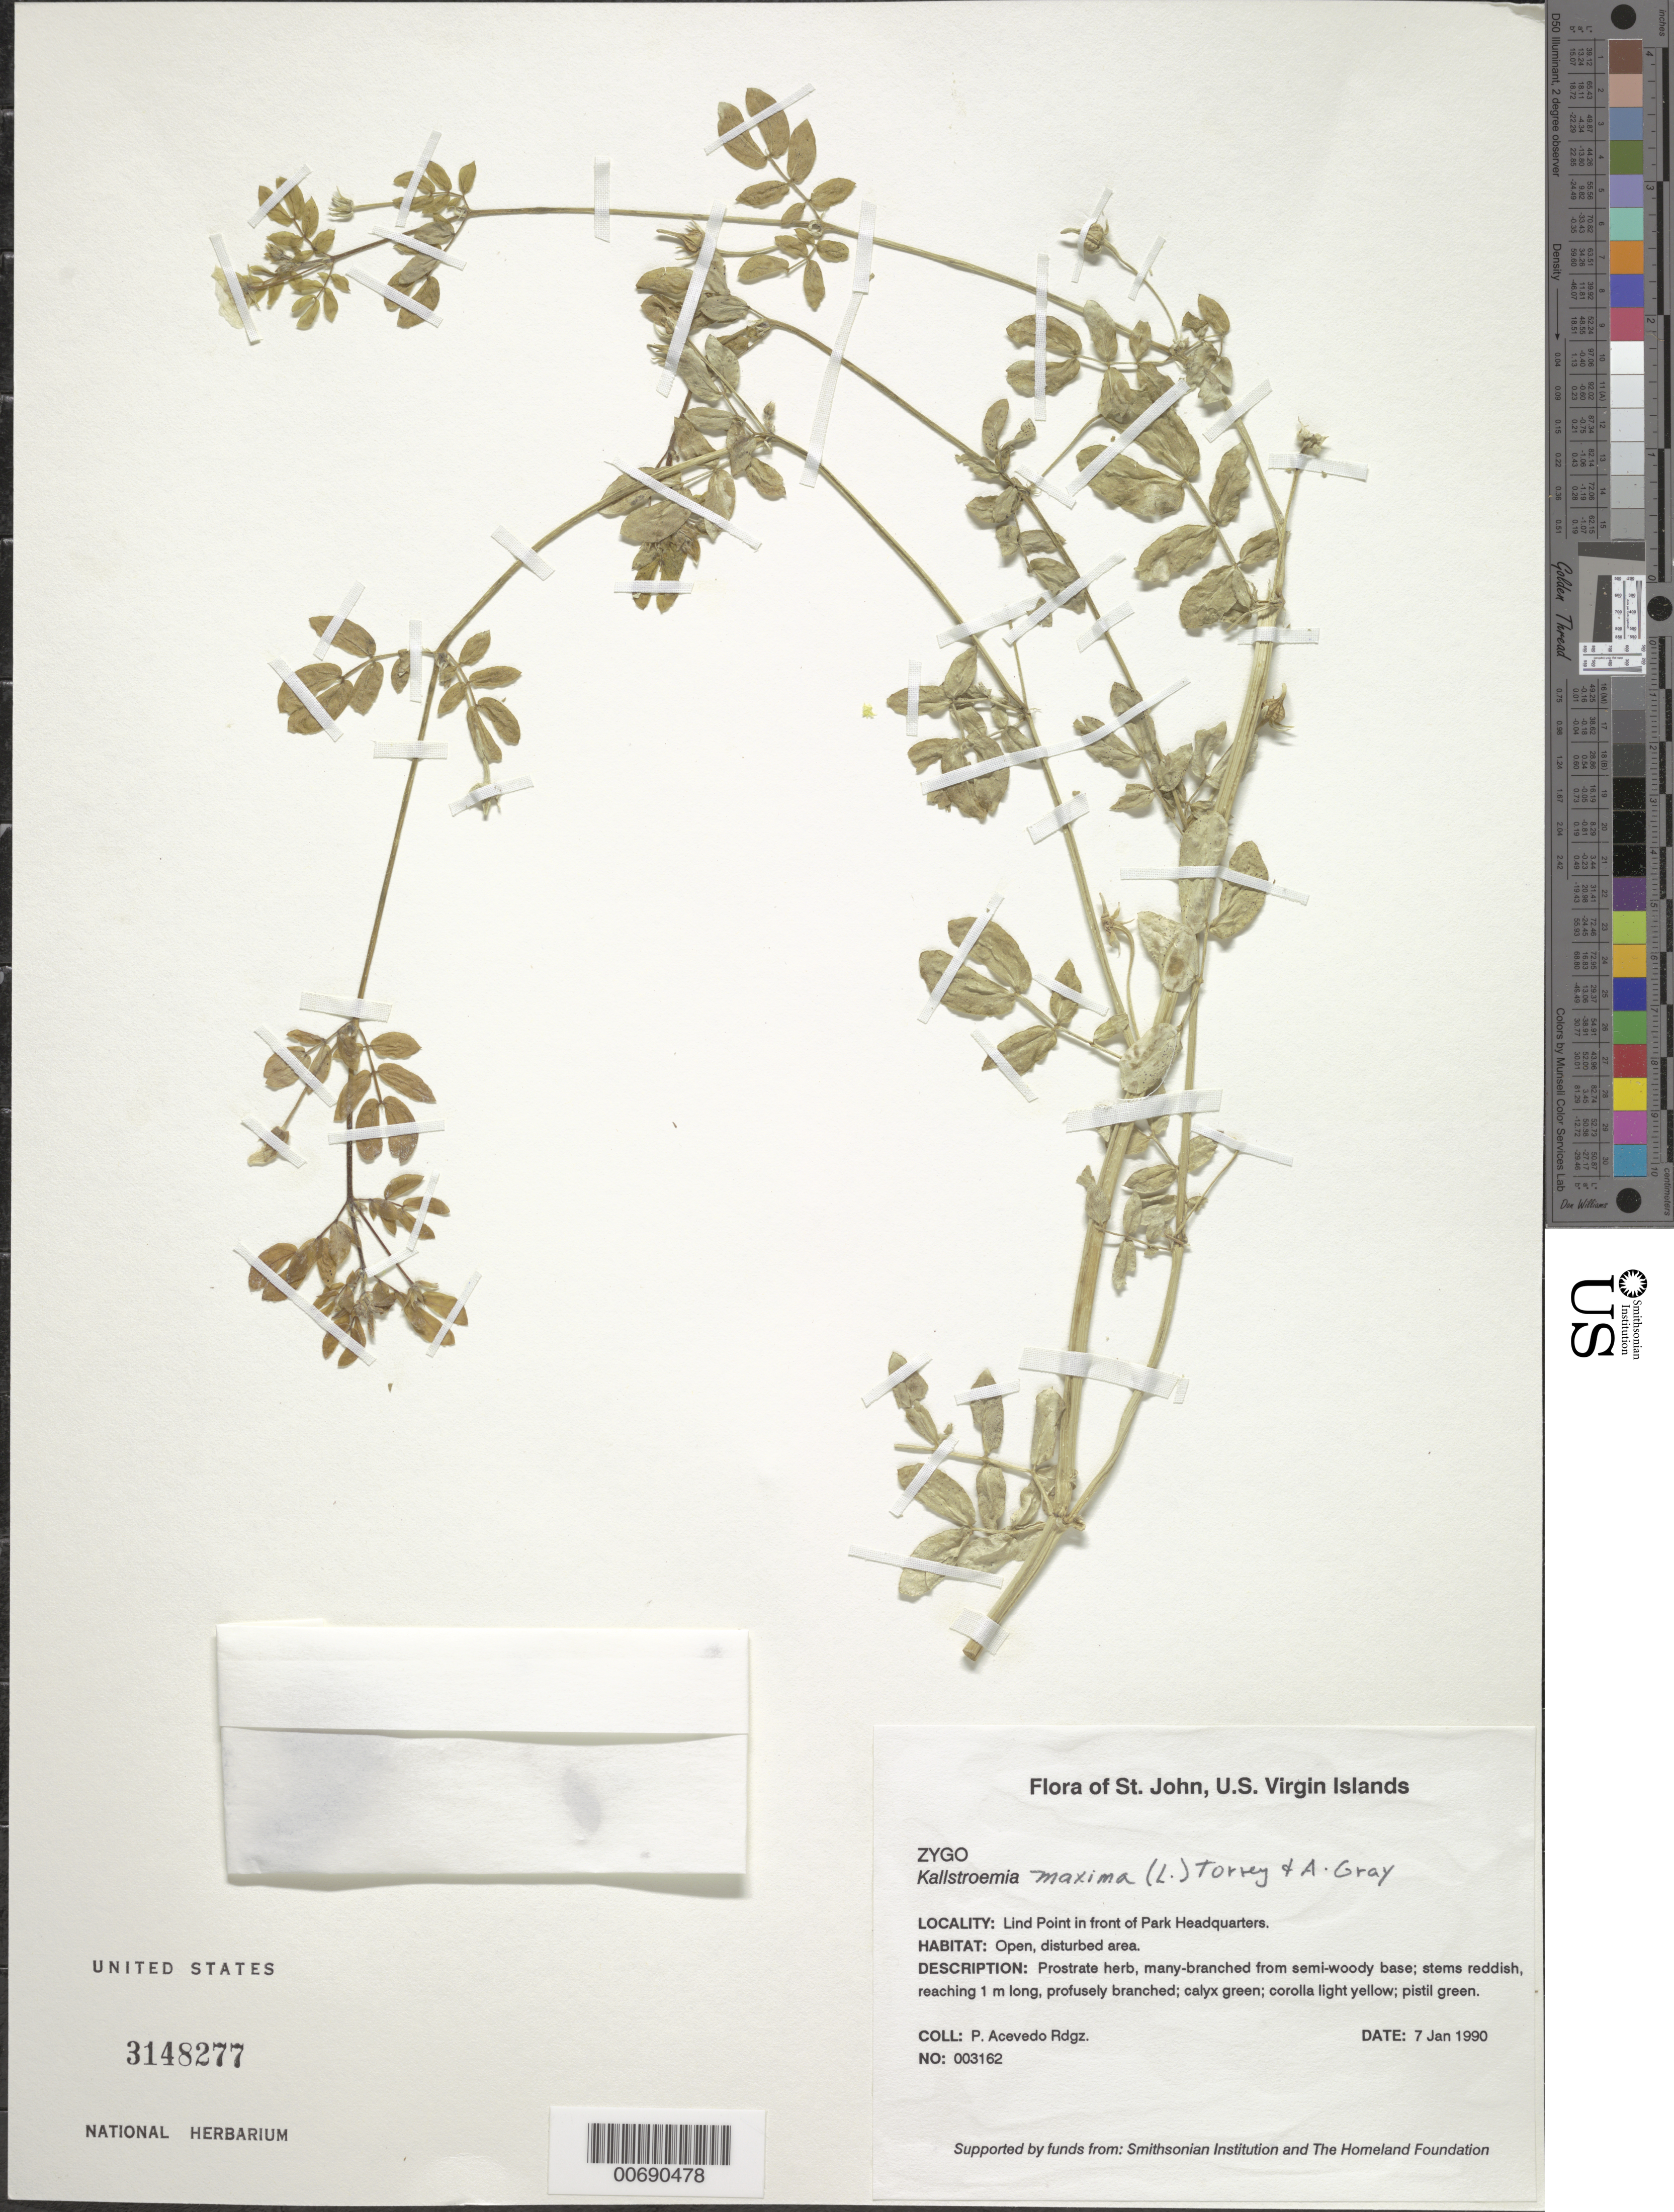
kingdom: Plantae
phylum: Tracheophyta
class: Magnoliopsida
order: Zygophyllales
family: Zygophyllaceae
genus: Kallstroemia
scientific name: Kallstroemia maxima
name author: (L.) Hook. & Arn.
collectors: P. Acevedo-Rodr.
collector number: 3162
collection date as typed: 06 Jan 1990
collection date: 1990-01-06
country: U.S. Virgin Islands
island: St. John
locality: Cruz Bay Quarter; Lind Point in front of Park Headquarters.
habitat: Open, disturbed area.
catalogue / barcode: US 3148277